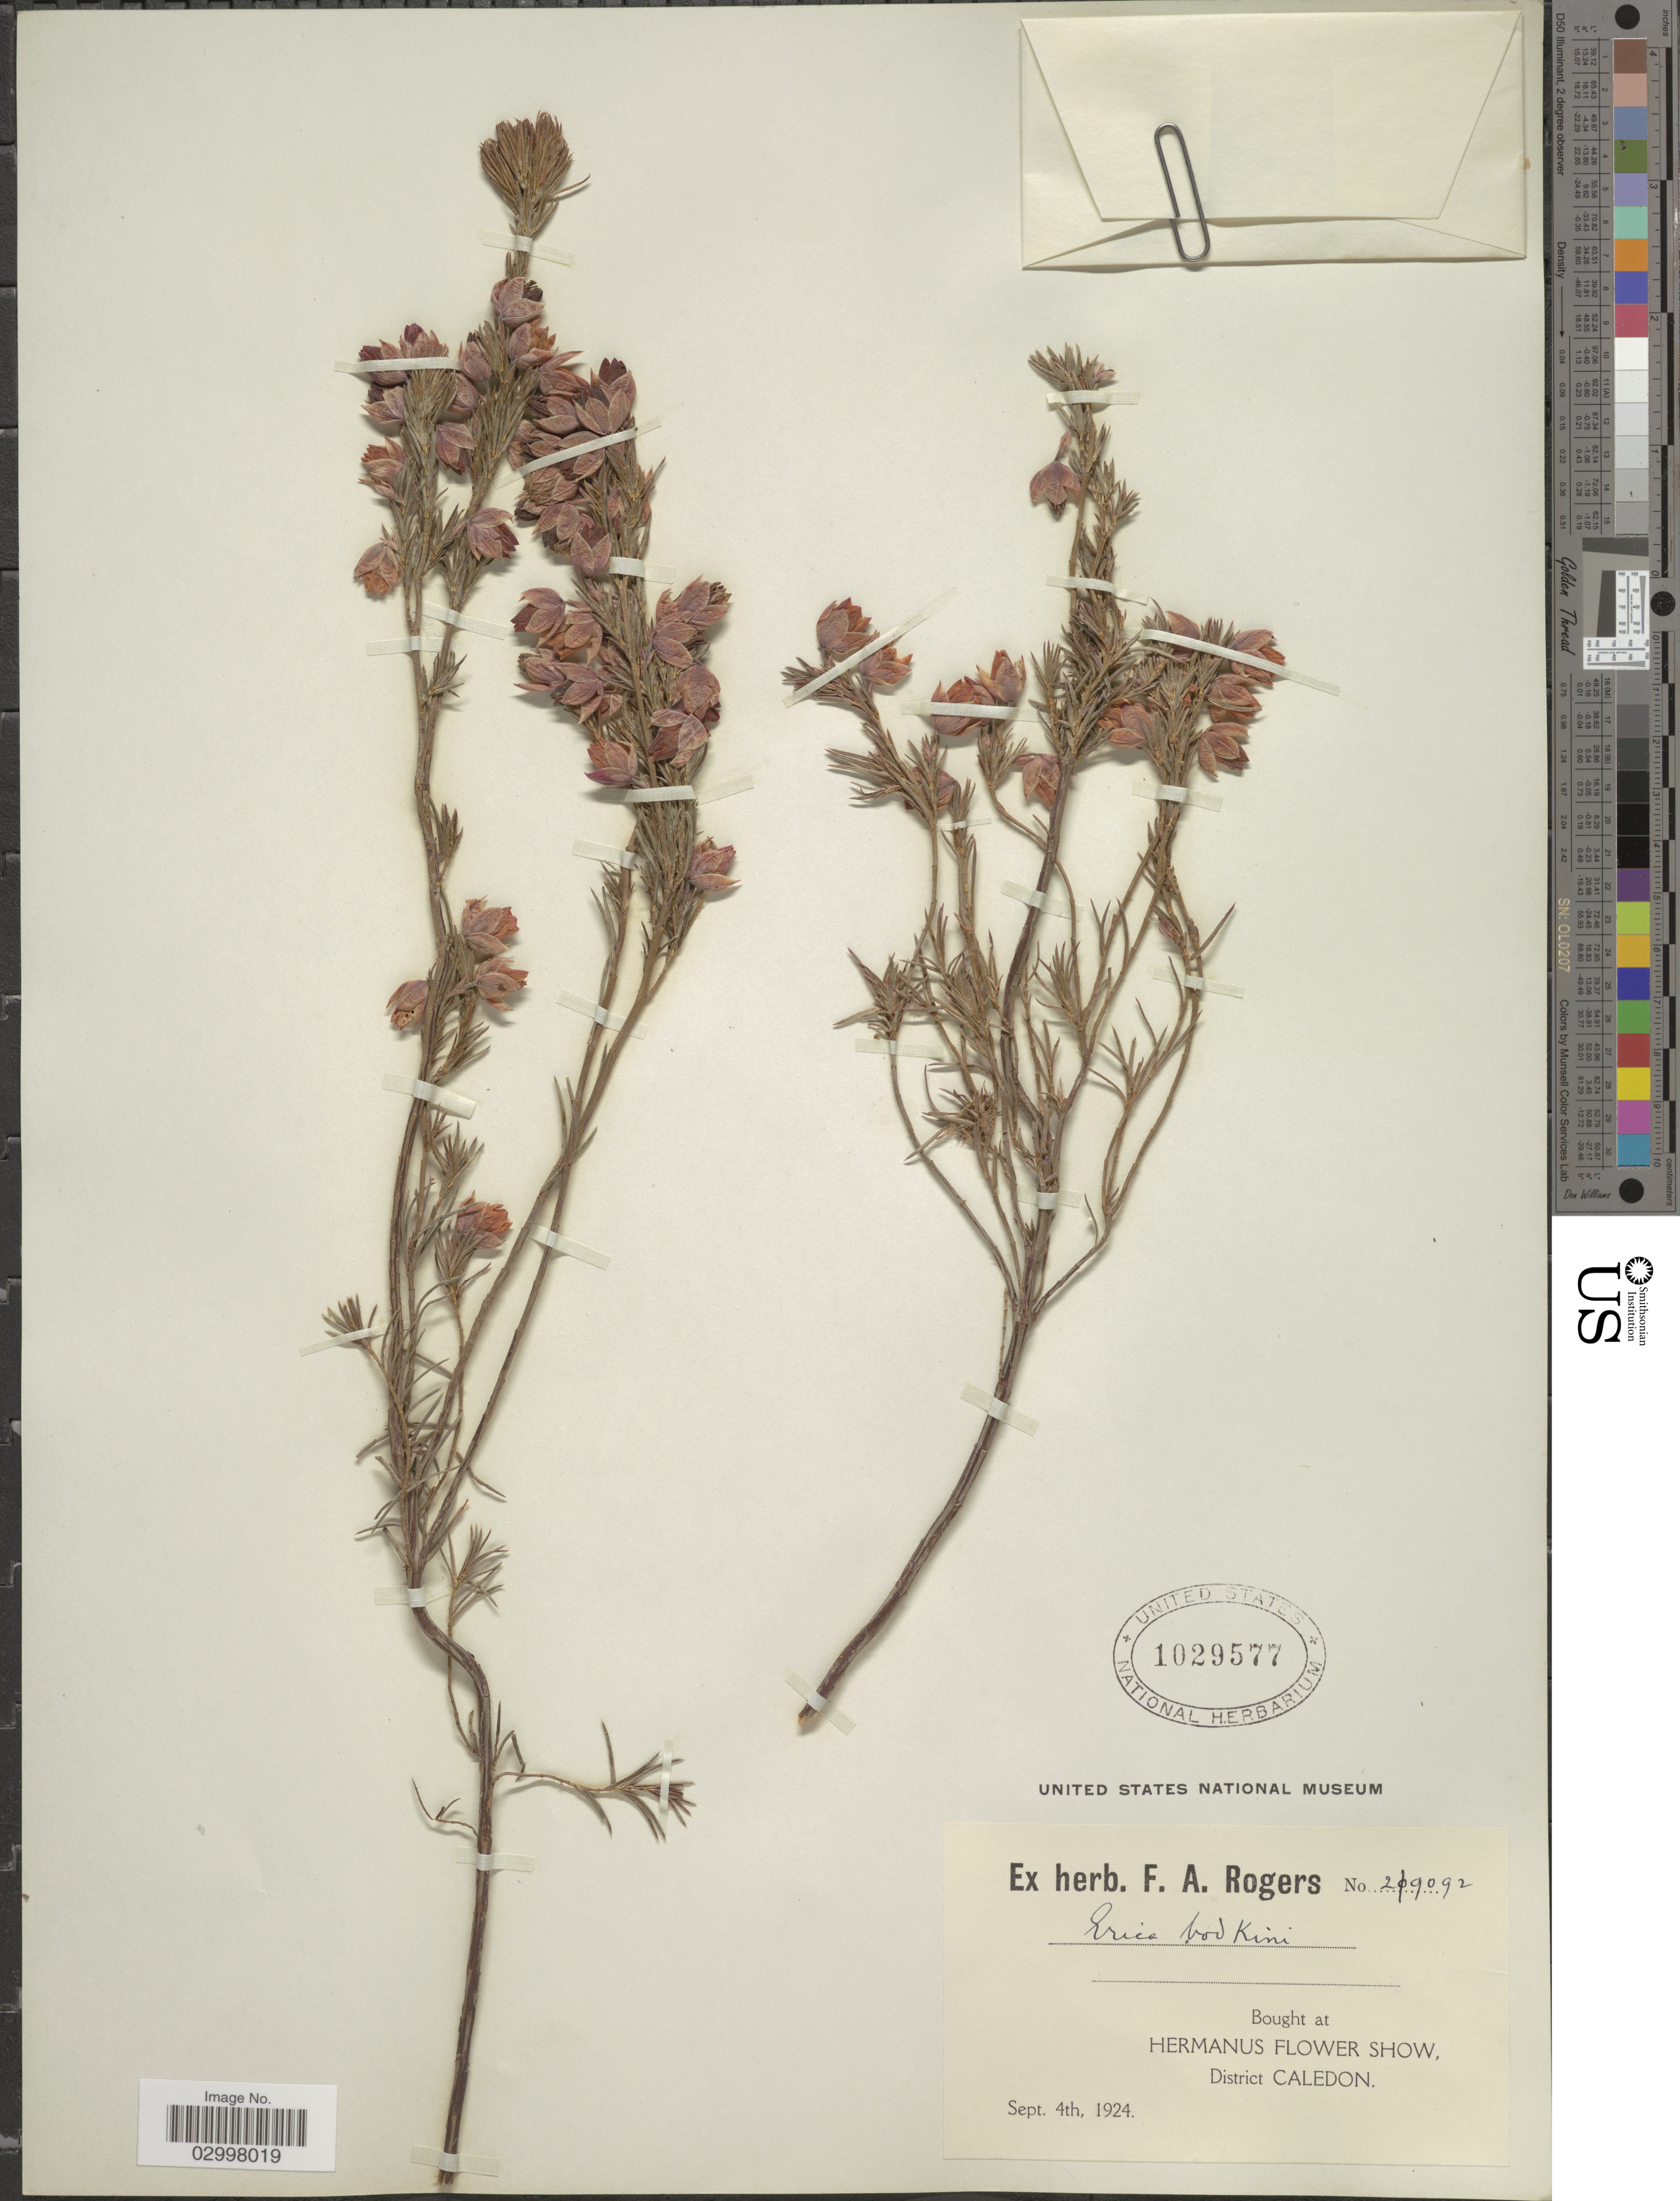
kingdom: Plantae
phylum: Tracheophyta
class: Magnoliopsida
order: Ericales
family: Ericaceae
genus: Erica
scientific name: Erica bodkinii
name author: L. Guthrie & Bolus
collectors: ex herb. F. A. Rogers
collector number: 219092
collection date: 1924-09-04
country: South Africa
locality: Hermanus Flower Show. District Caledon.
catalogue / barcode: US 1029577